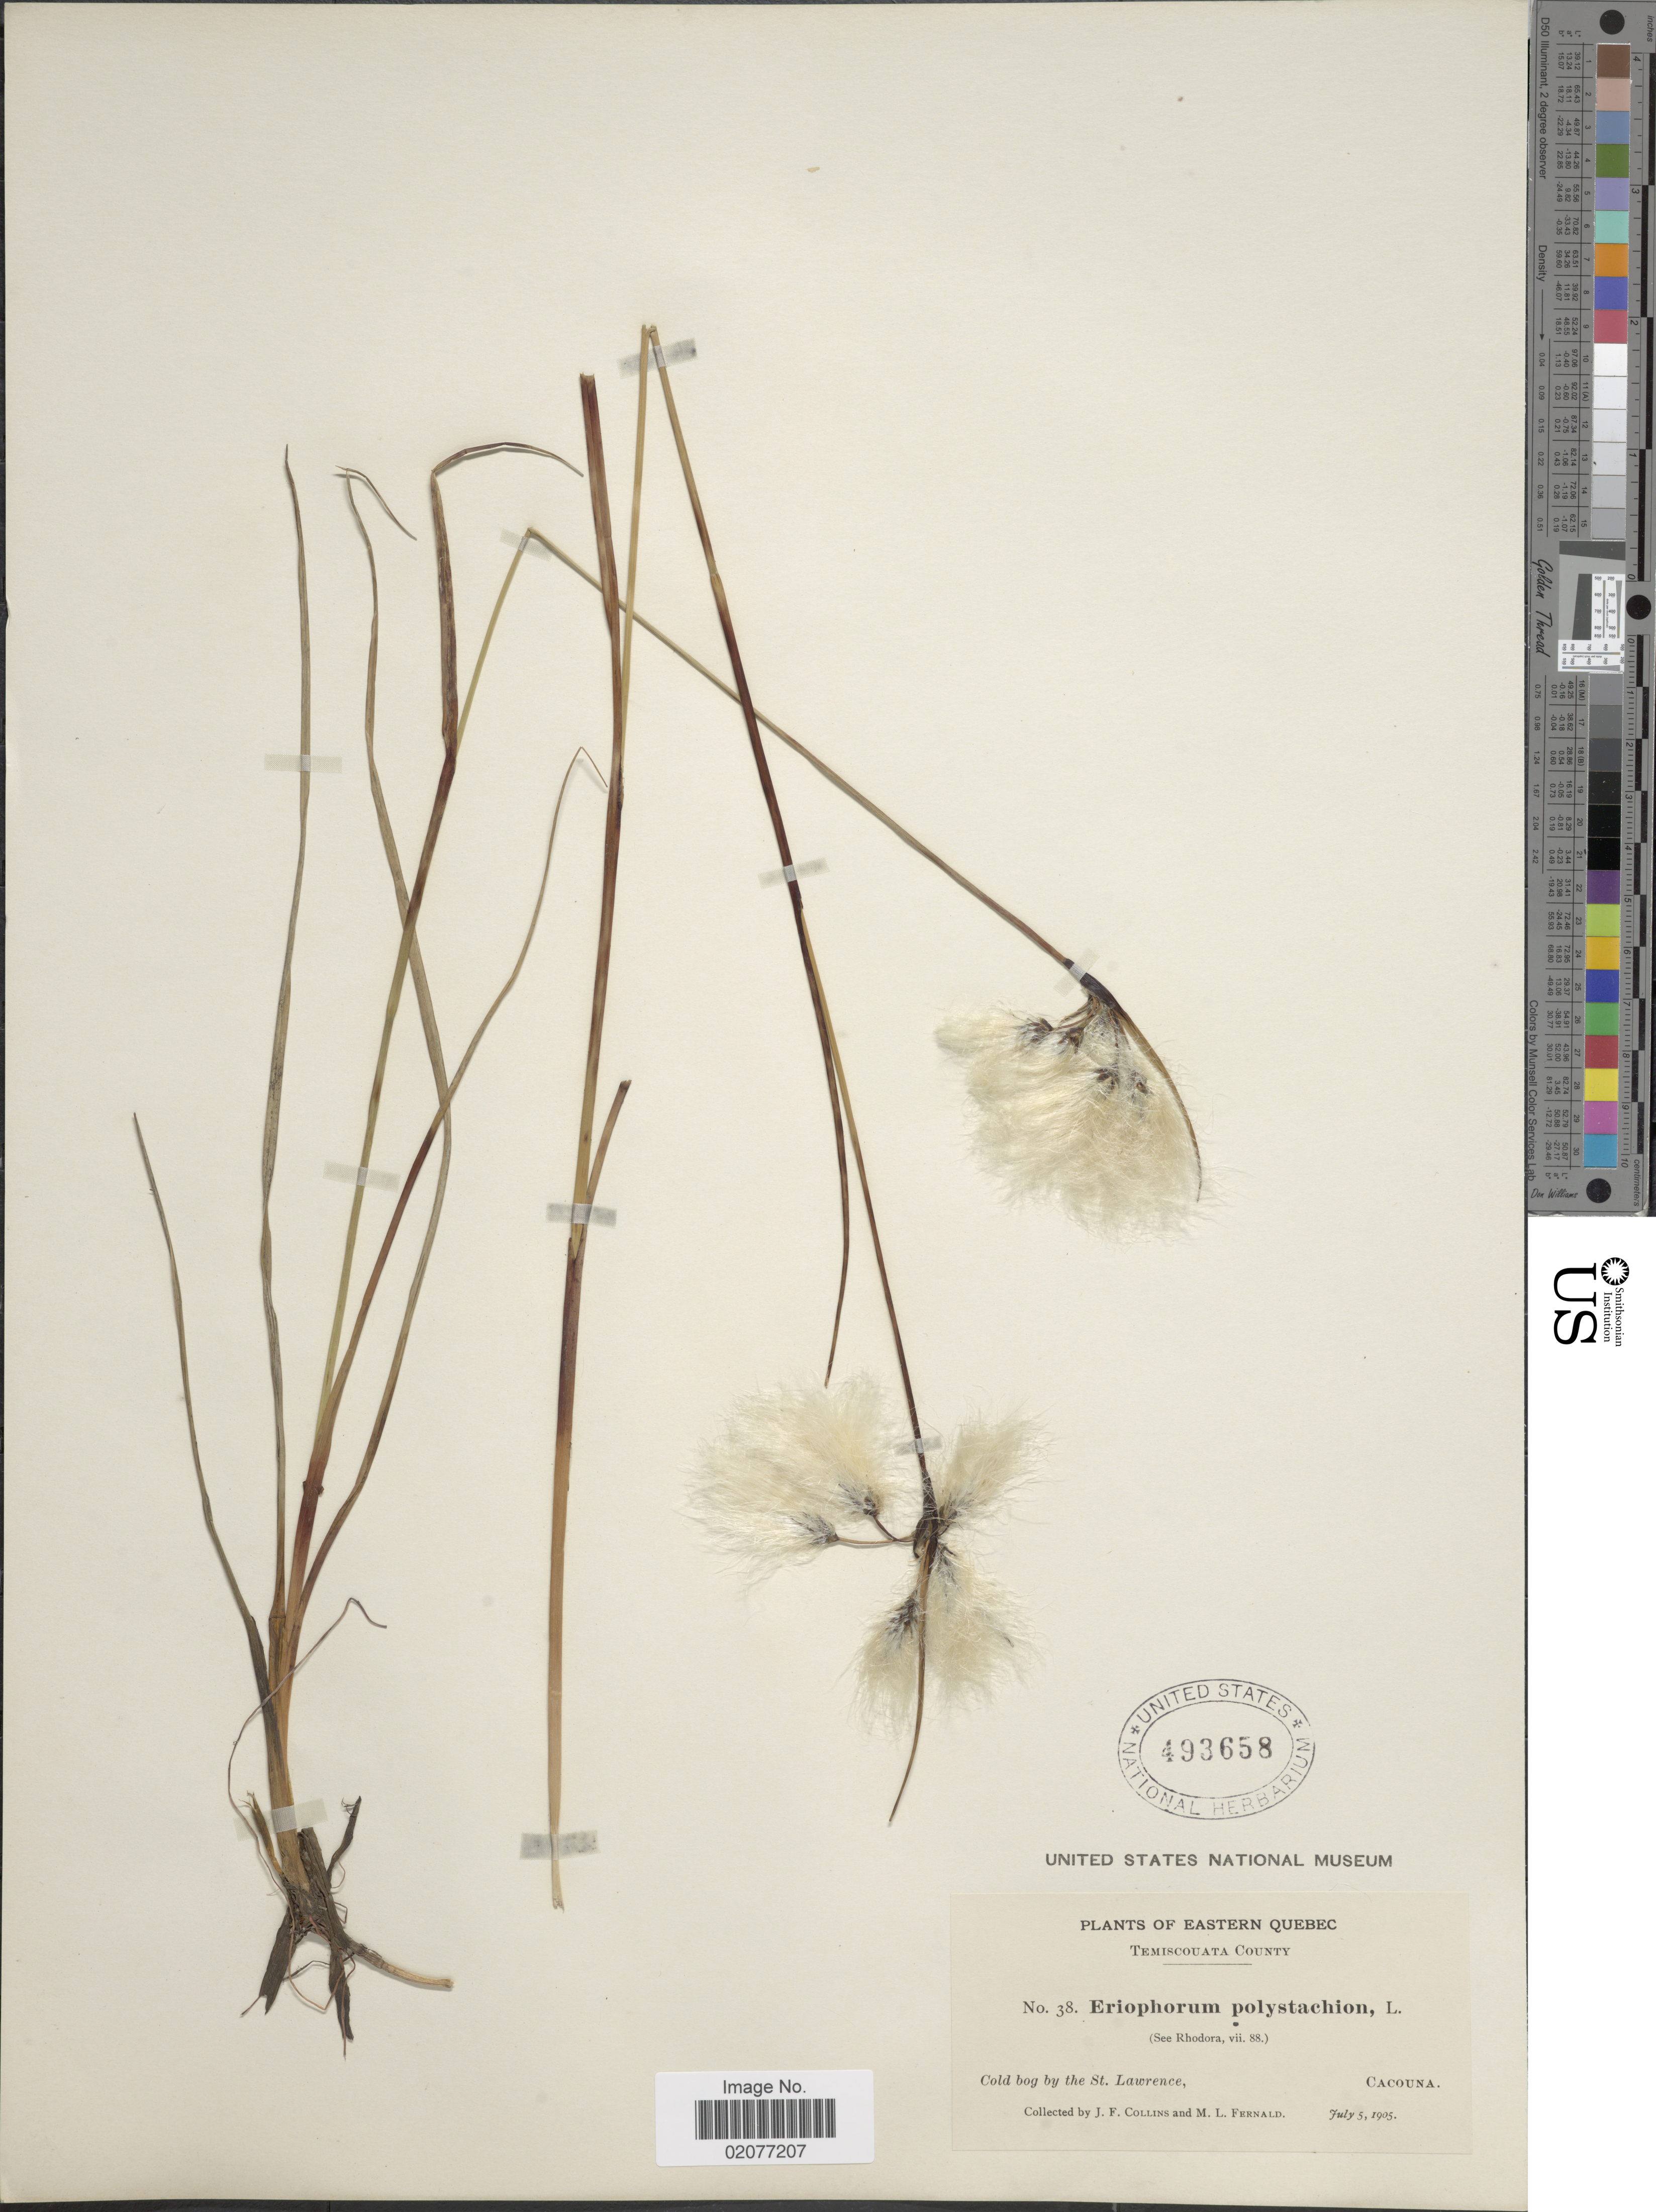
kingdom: Plantae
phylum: Tracheophyta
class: Liliopsida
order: Poales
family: Cyperaceae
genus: Eriophorum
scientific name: Eriophorum angustifolium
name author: Honck.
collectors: J. Collins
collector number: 38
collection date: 1905-07-05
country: Canada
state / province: Quebec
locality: Eastern Quebec. Temiscouata County. Cold boy by the St. Lawrence.Cacouna.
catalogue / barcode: US 493658